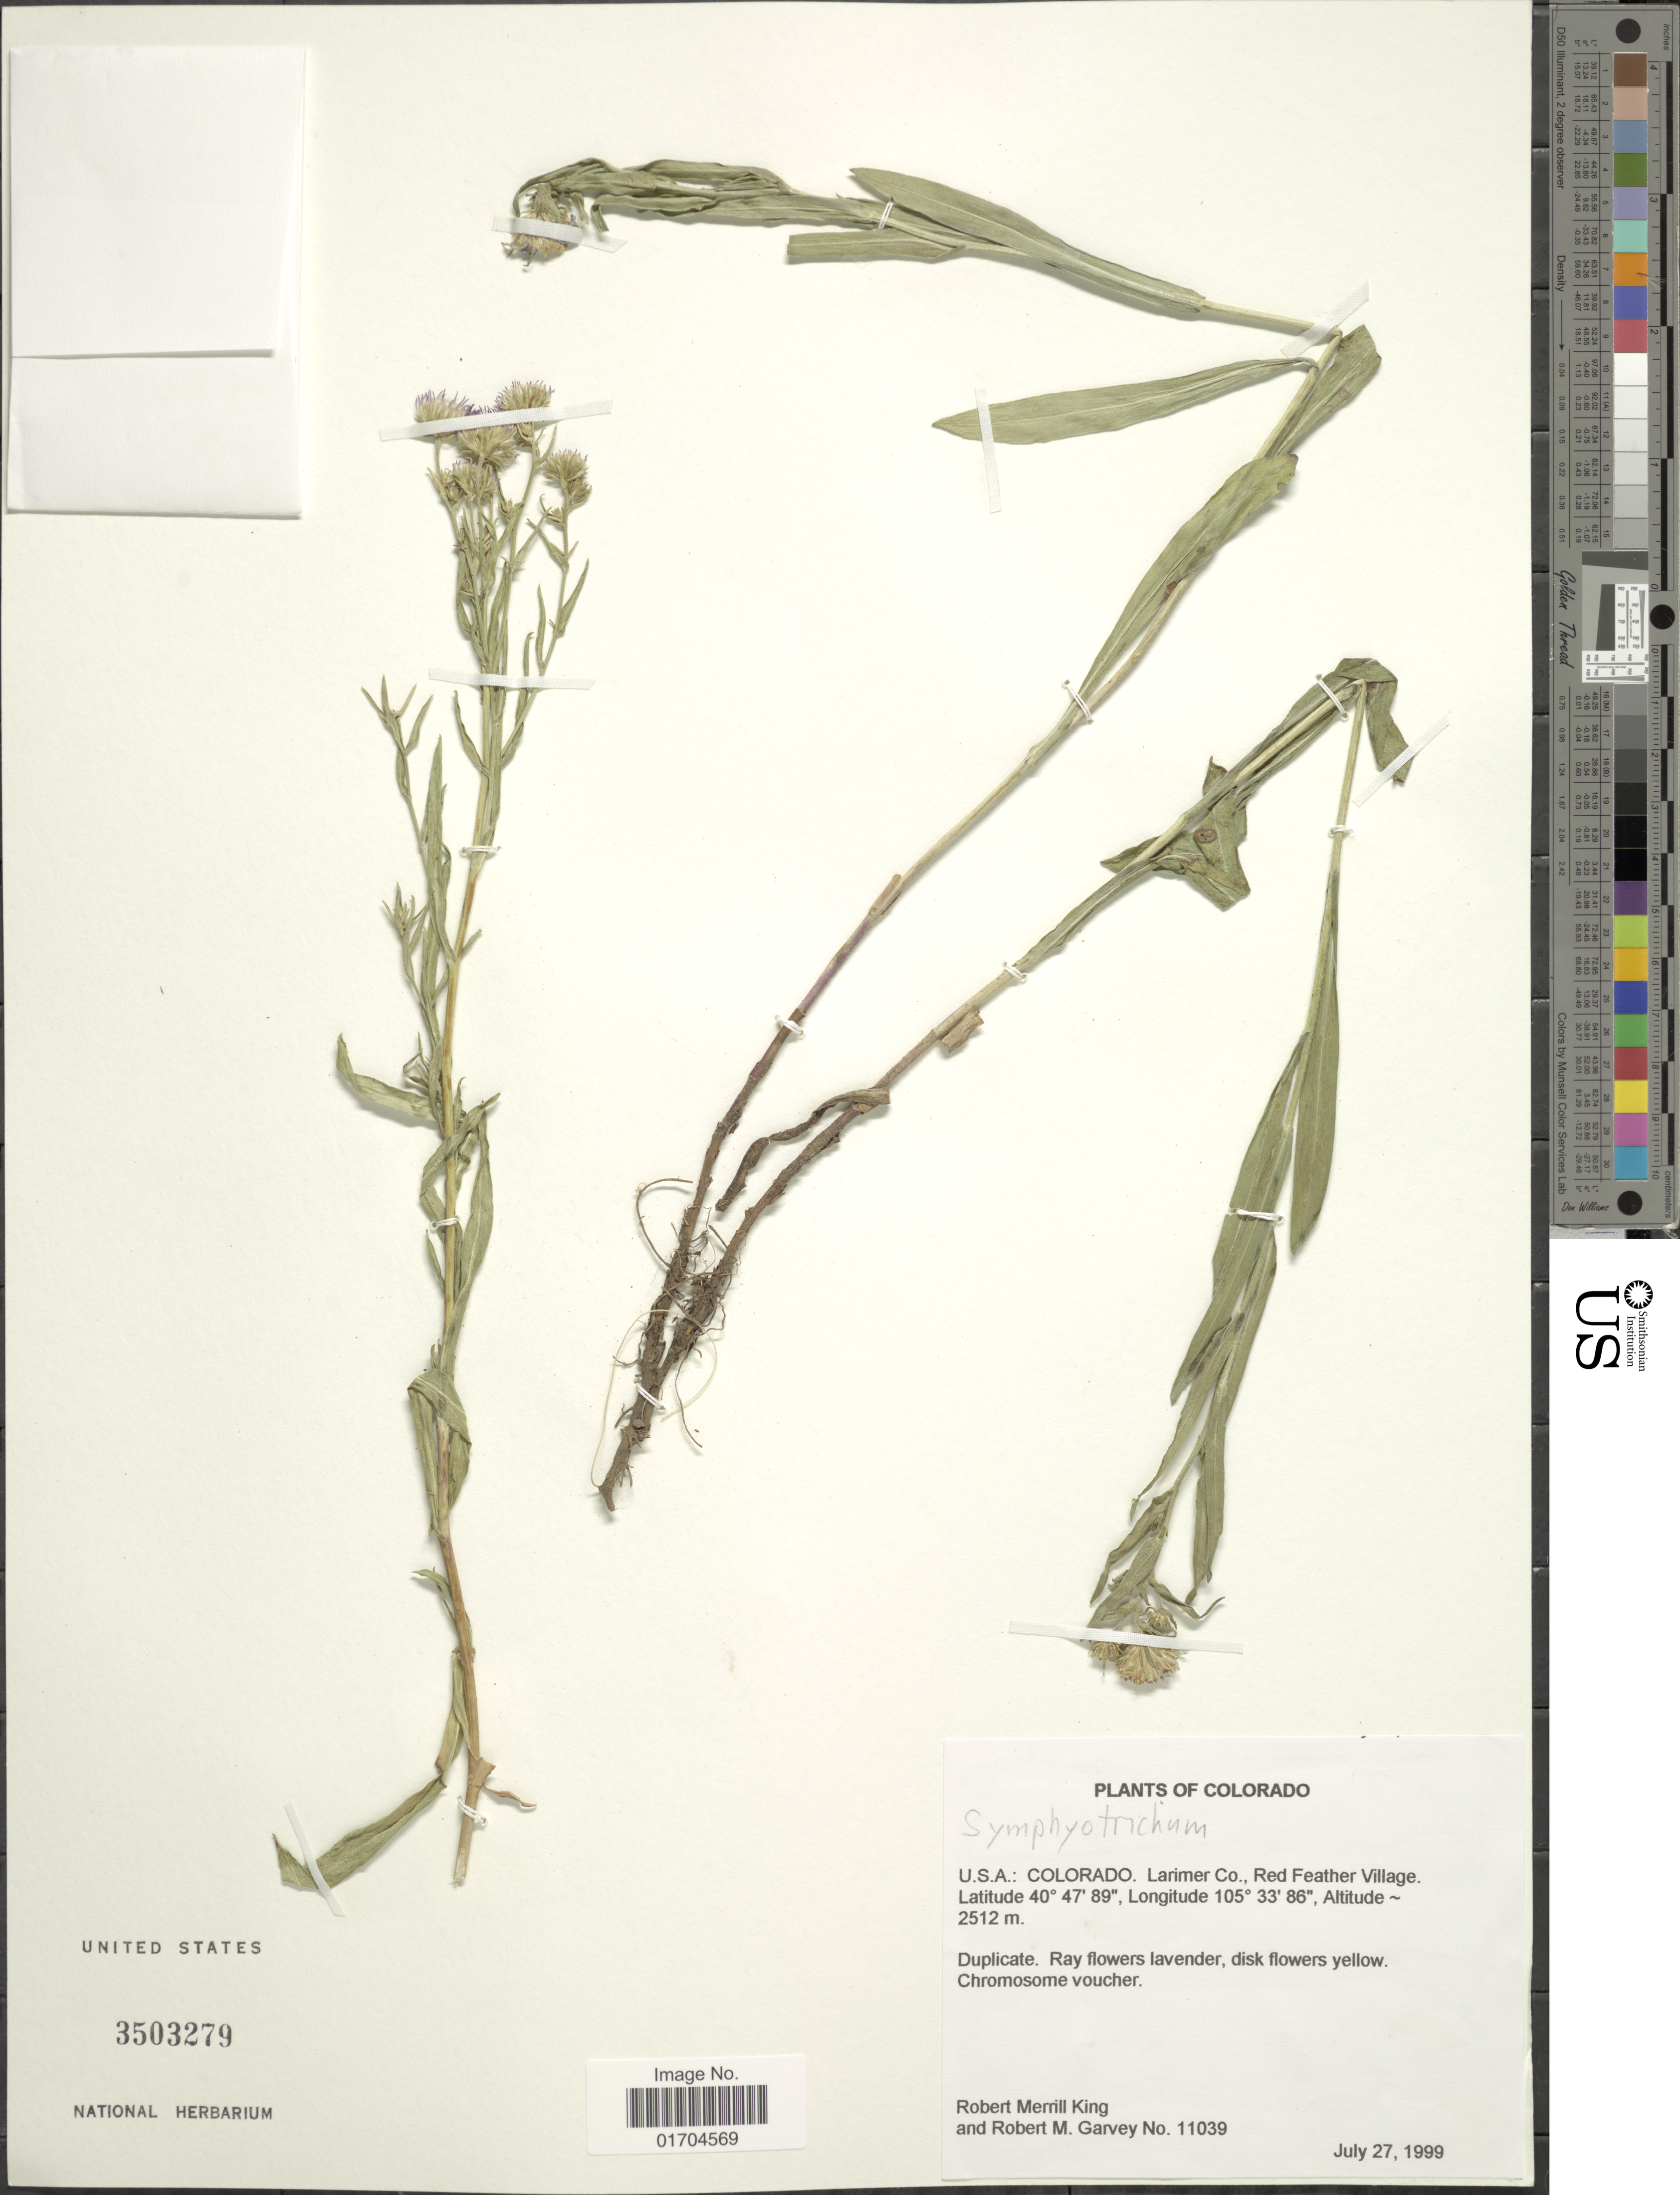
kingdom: Plantae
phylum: Tracheophyta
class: Magnoliopsida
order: Asterales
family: Asteraceae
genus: Symphyotrichum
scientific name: Symphyotrichum sp.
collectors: R. M. King & R. Garvey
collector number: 11039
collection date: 1999-07-27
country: United States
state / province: Colorado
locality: U.S.A. Larimer Co., Red Feather Village.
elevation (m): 2512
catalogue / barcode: US 3503279